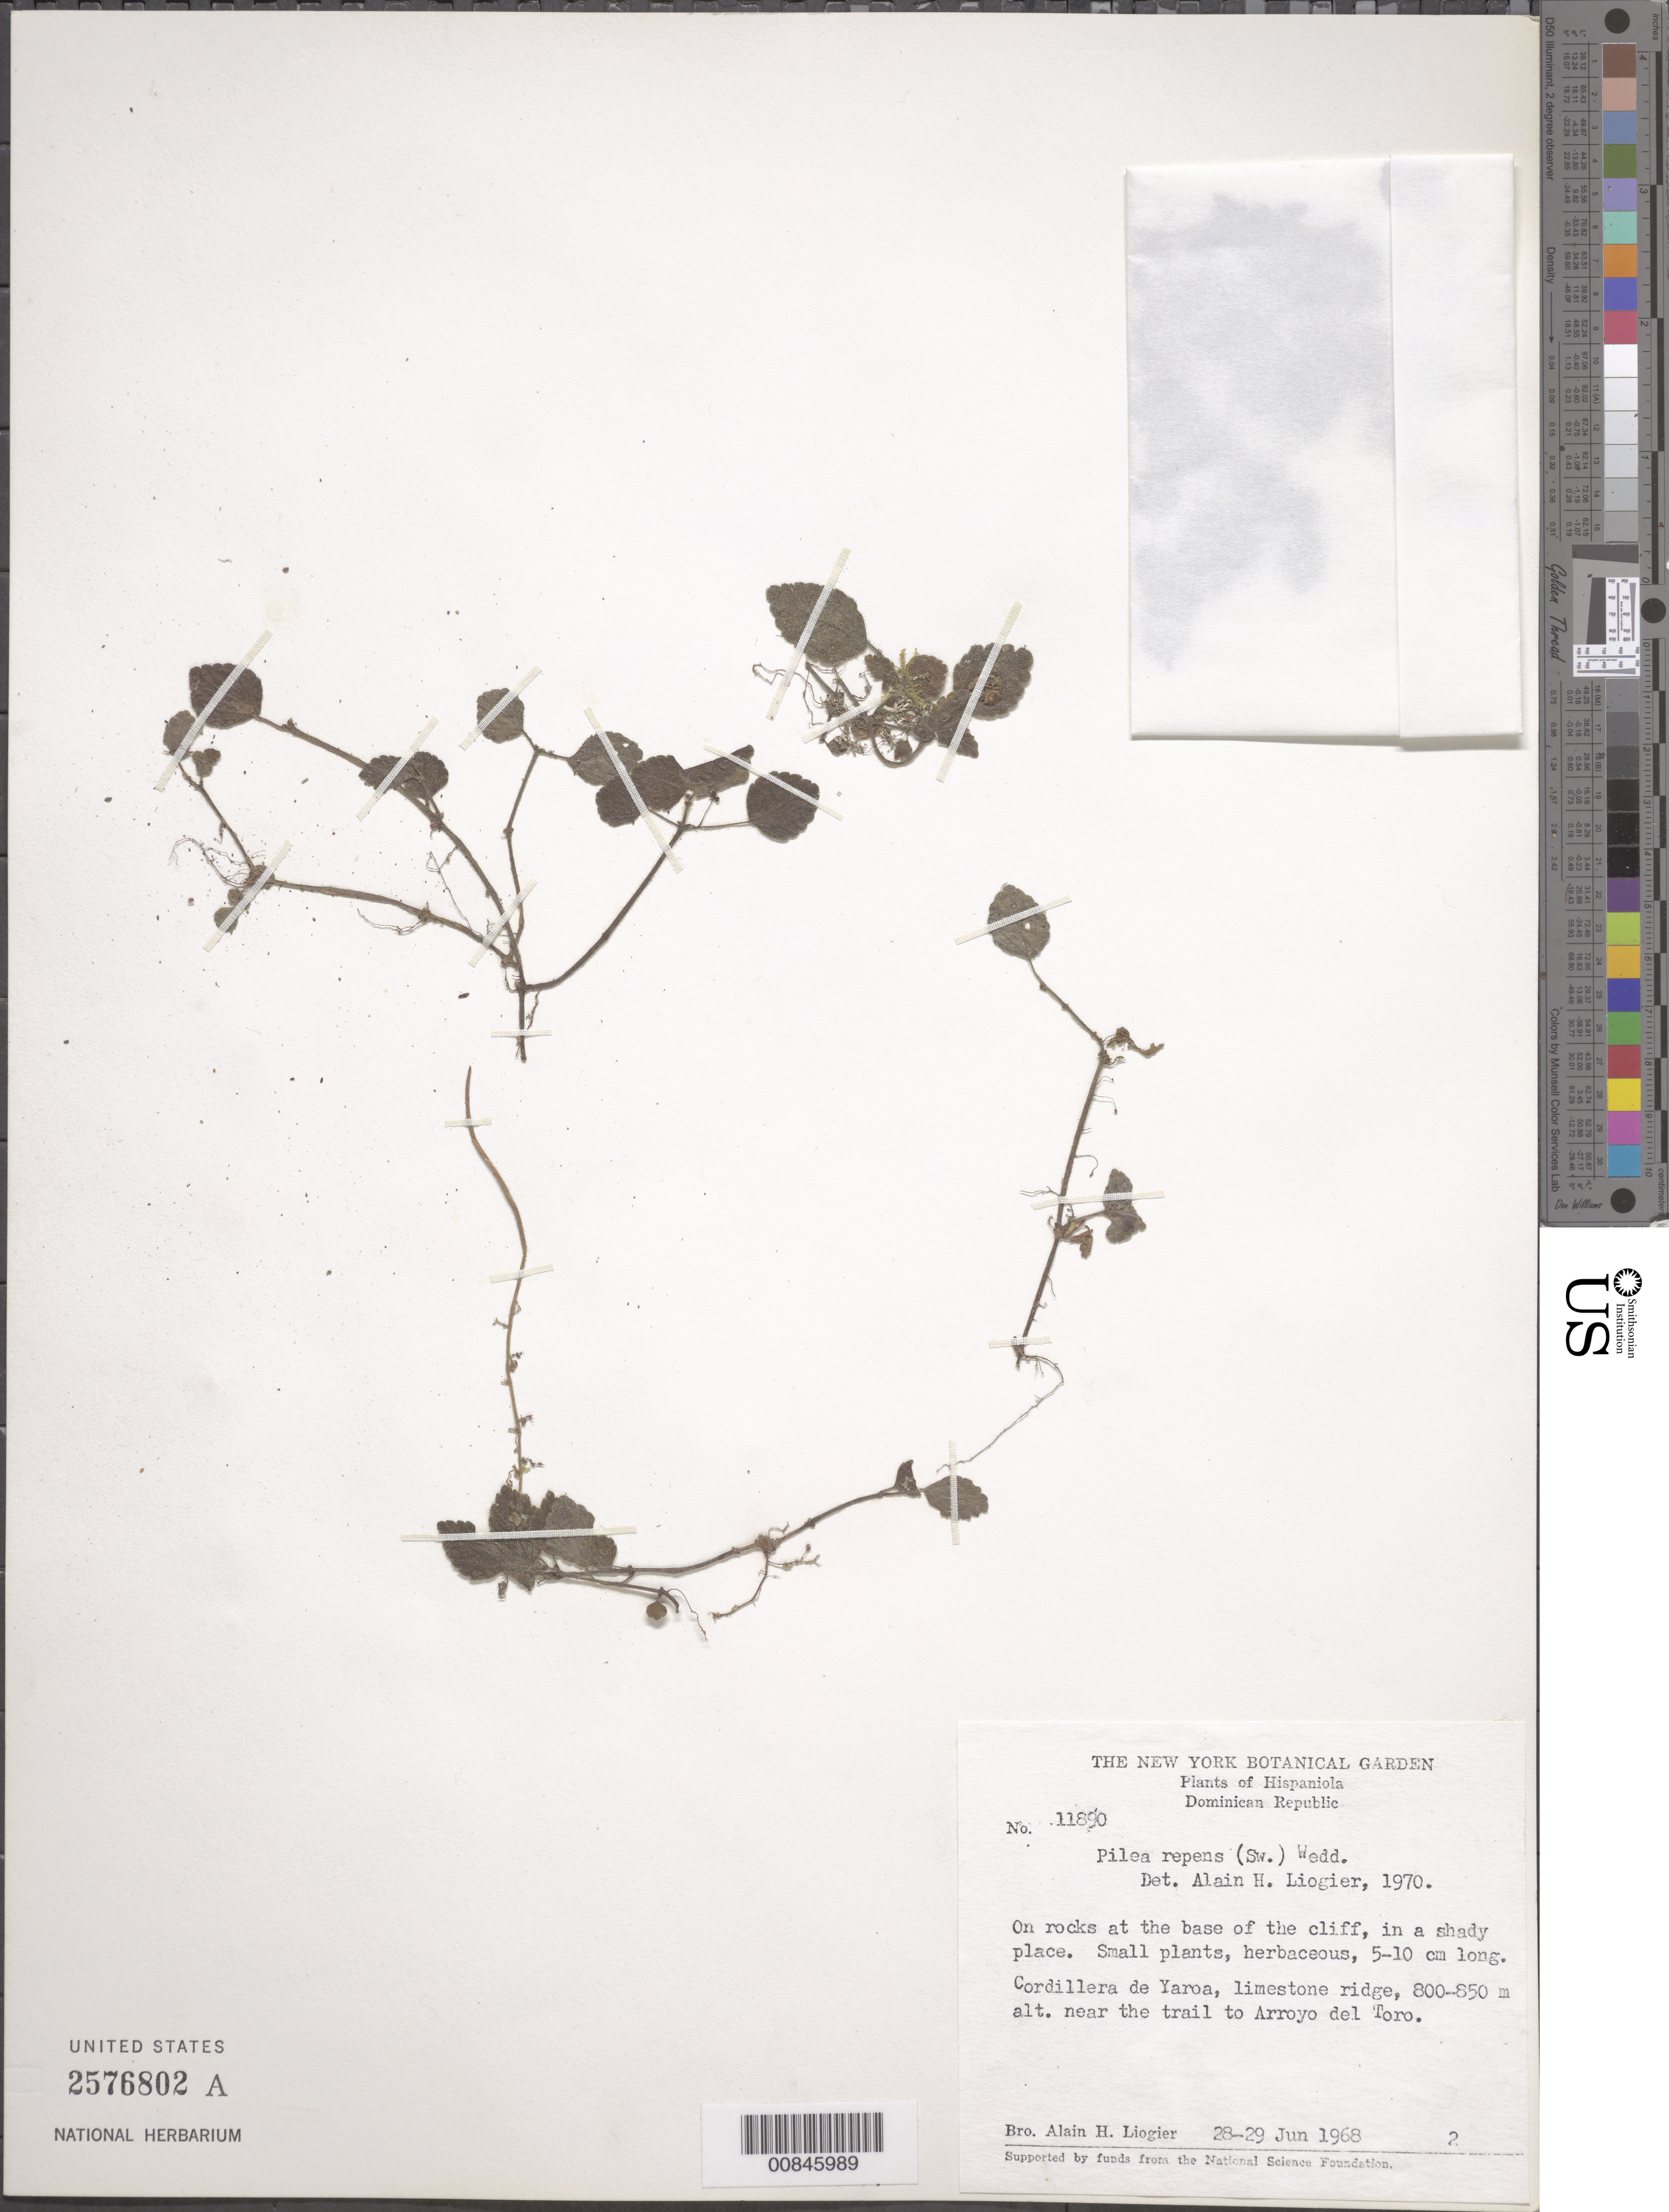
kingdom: Plantae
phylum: Tracheophyta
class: Magnoliopsida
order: Rosales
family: Urticaceae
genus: Pilea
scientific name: Pilea repens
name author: (Sw.) Wedd.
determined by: Liogier, Alain H.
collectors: A. H. Liogier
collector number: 11890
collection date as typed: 28 Jun 1968 to 29 Jun 1968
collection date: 1968-06-28/1968-06-29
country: Dominican Republic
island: Hispaniola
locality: Cordillera de Yaroa, limestone ridge, near the trail to Arroyo del Toro.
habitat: On rocks at the base of the cliff, in a shady place.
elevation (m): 800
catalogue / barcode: US 2576802A